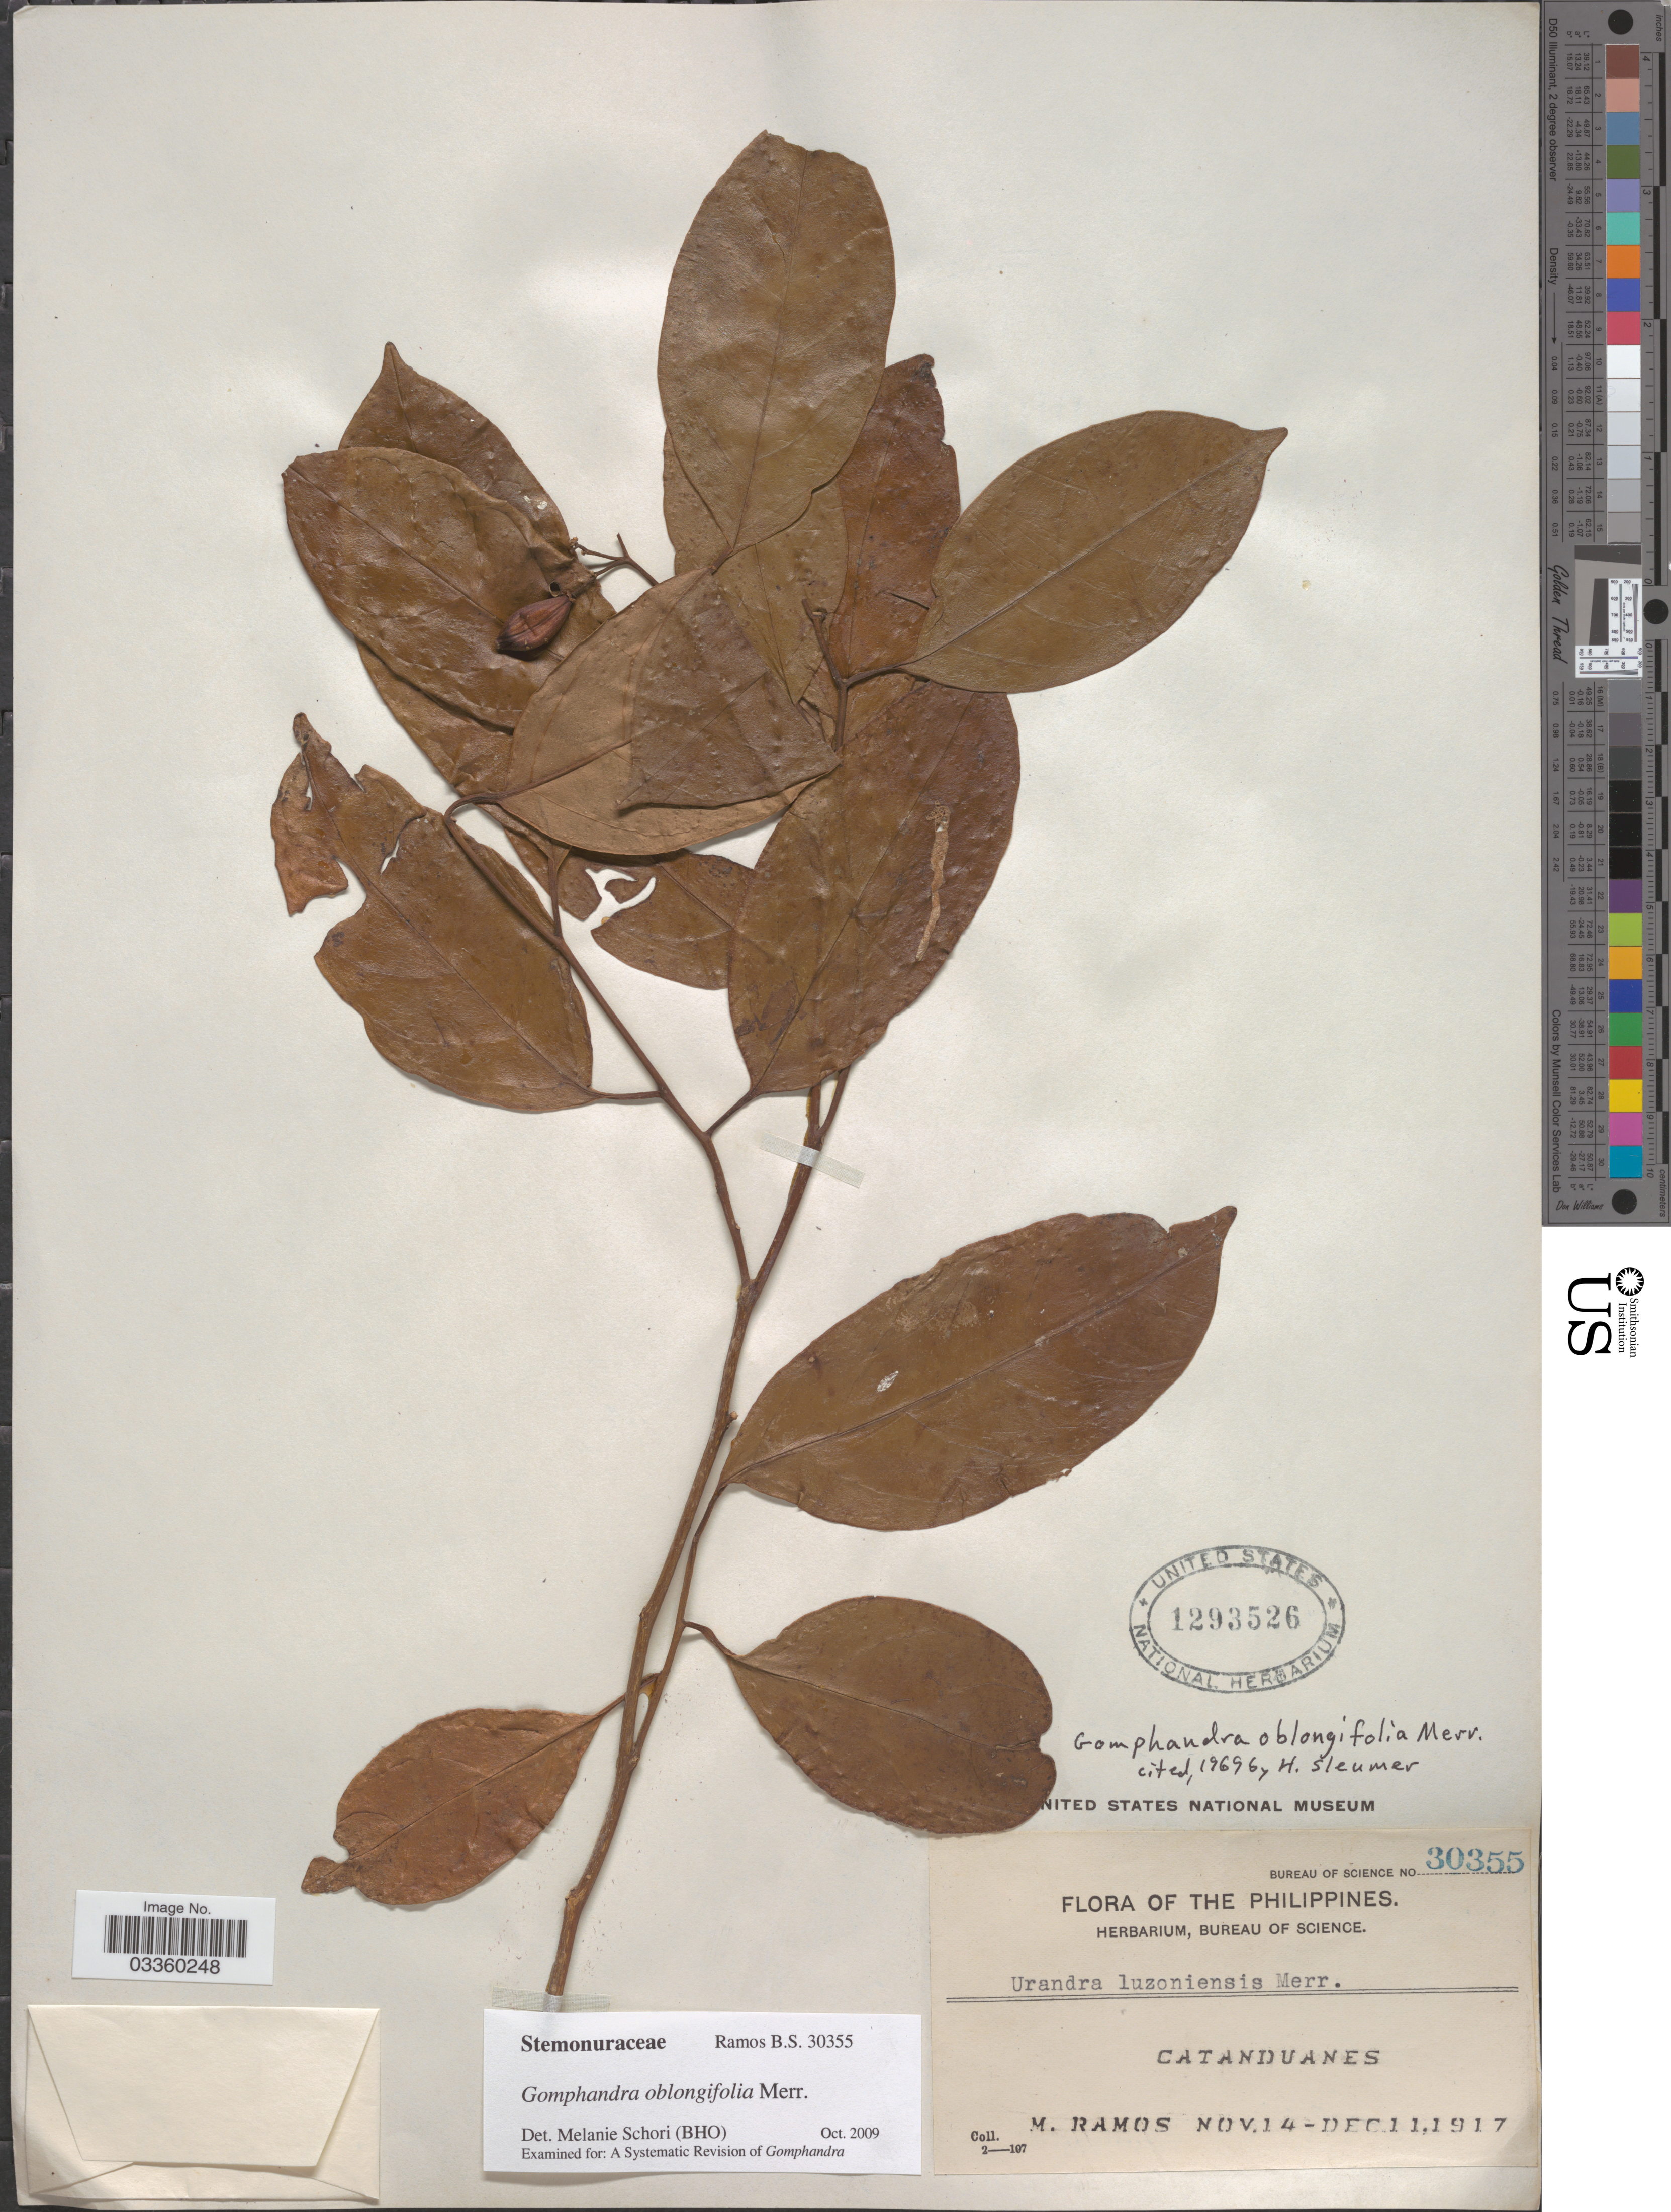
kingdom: Plantae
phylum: Tracheophyta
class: Magnoliopsida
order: Cardiopteridales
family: Stemonuraceae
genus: Gomphandra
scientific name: Gomphandra oblongifolia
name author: Merr.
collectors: M. Ramos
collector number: Bureau of Science 30355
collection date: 1917-12-11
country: Philippines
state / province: Bicol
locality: Catanduanes.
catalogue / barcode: US 1293526